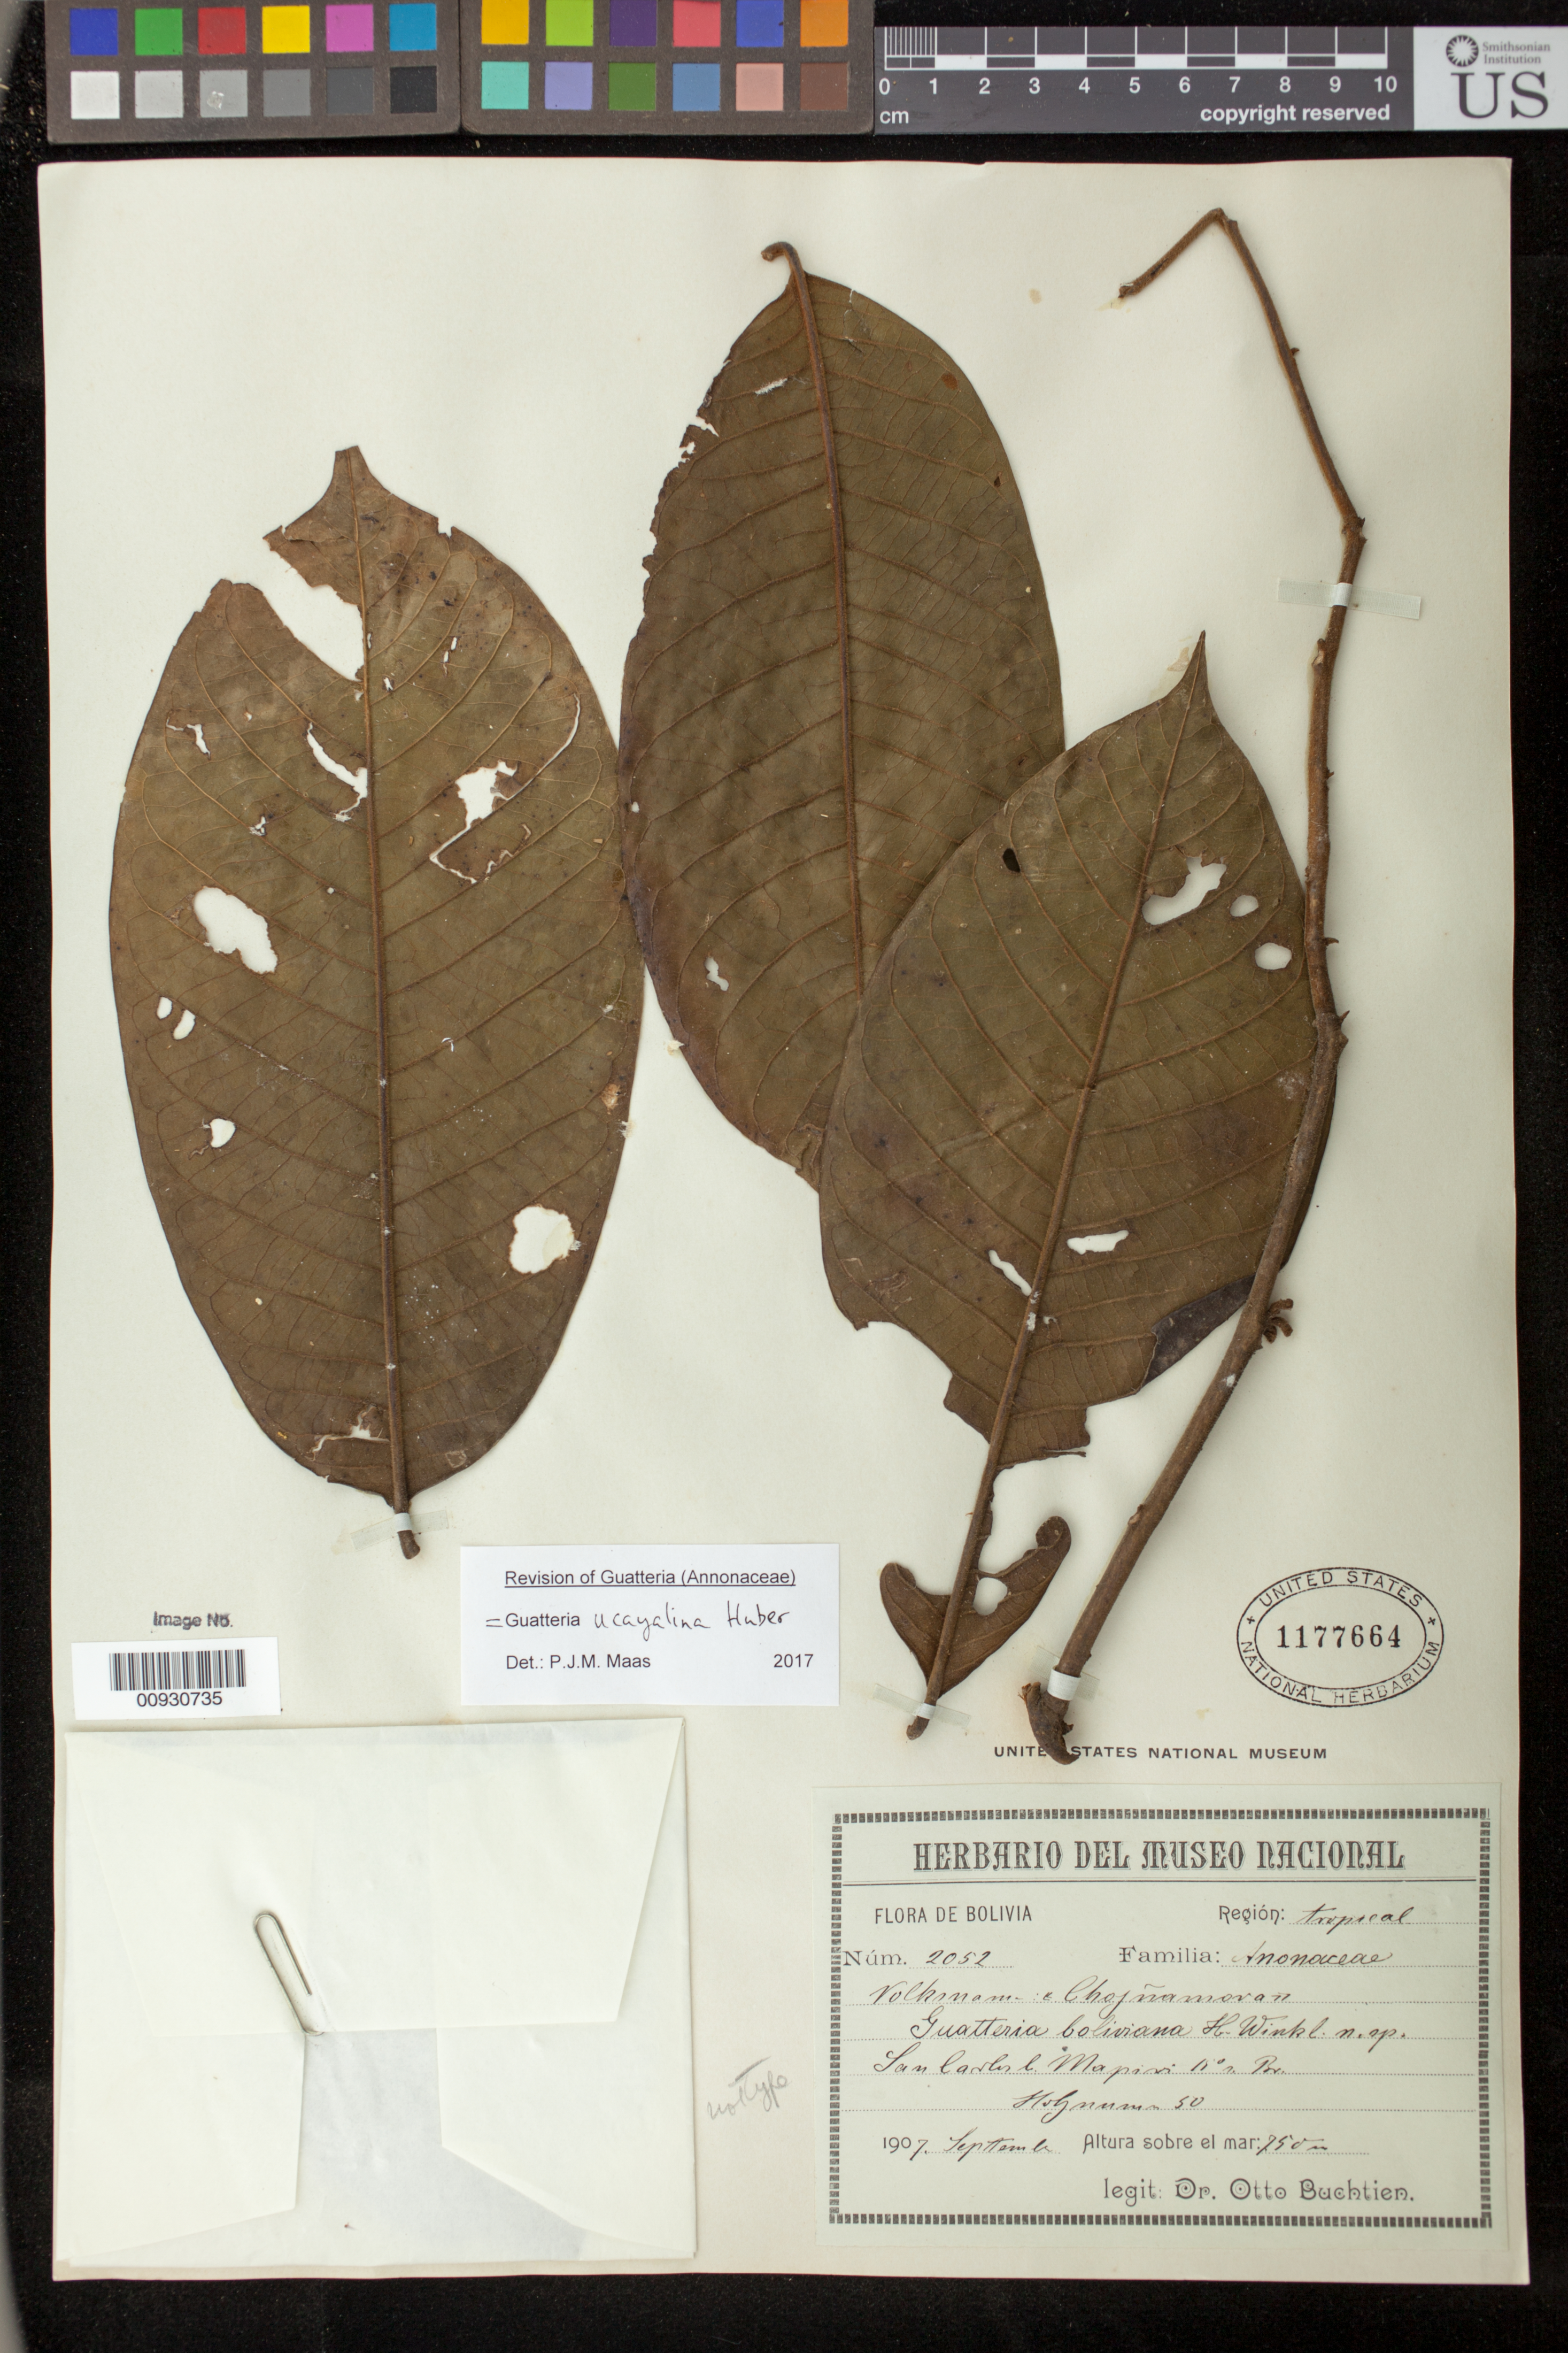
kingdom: Plantae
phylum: Tracheophyta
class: Magnoliopsida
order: Magnoliales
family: Annonaceae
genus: Guatteria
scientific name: Guatteria boliviana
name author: H. Winkl.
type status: Isosyntype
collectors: O. Buchtien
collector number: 2052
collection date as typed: Sep 1907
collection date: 1907-09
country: Bolivia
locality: San Carlos de Mapiri.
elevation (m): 250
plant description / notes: Revision by Maas et al. (2015) cites type as Buchtien 52 with holotype at B; but protologue cites 2 collections (syntypes), Buchtien 1999 (!) and Buchtien 2052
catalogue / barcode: US 1177664